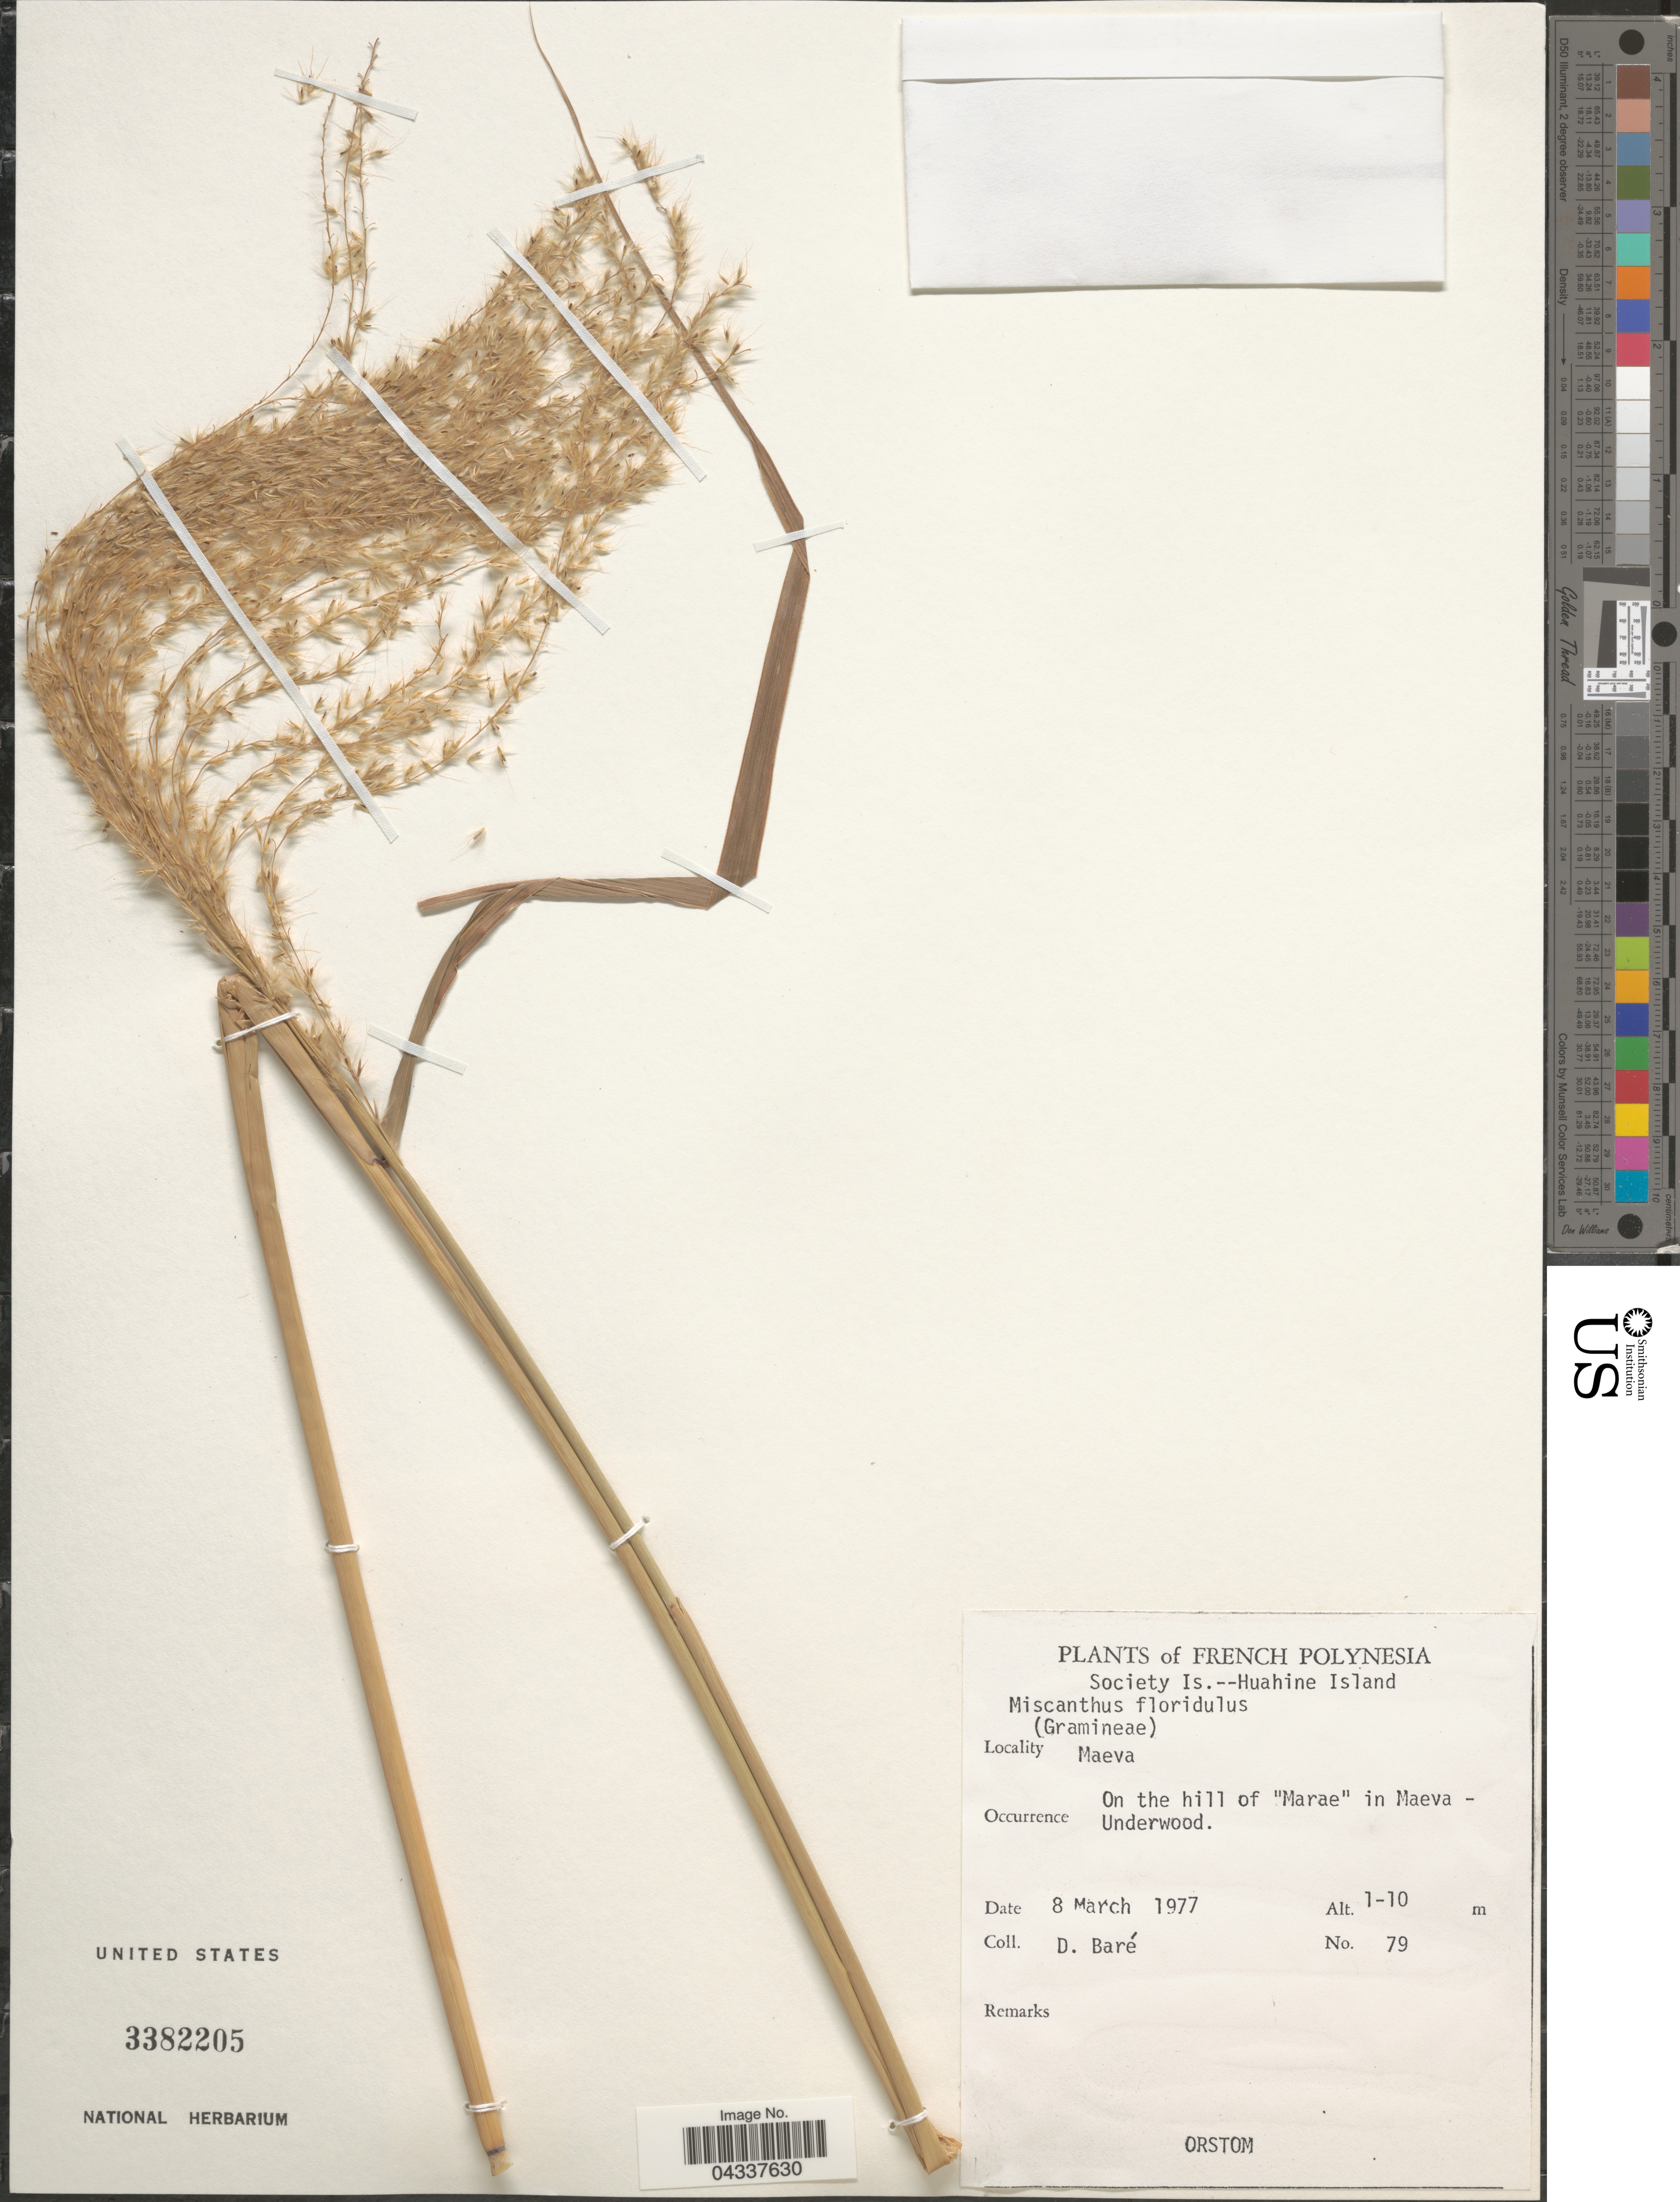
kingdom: Plantae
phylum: Tracheophyta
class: Liliopsida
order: Poales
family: Poaceae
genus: Miscanthus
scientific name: Miscanthus floridulus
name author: (Labill.) Warb.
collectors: D. Baré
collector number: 79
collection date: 1977-03-08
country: French Polynesia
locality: Society Is. -- Huahine Island. Maeva. On the hill of "Marae" in Maeve - Underwood.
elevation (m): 1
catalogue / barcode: US 3382205